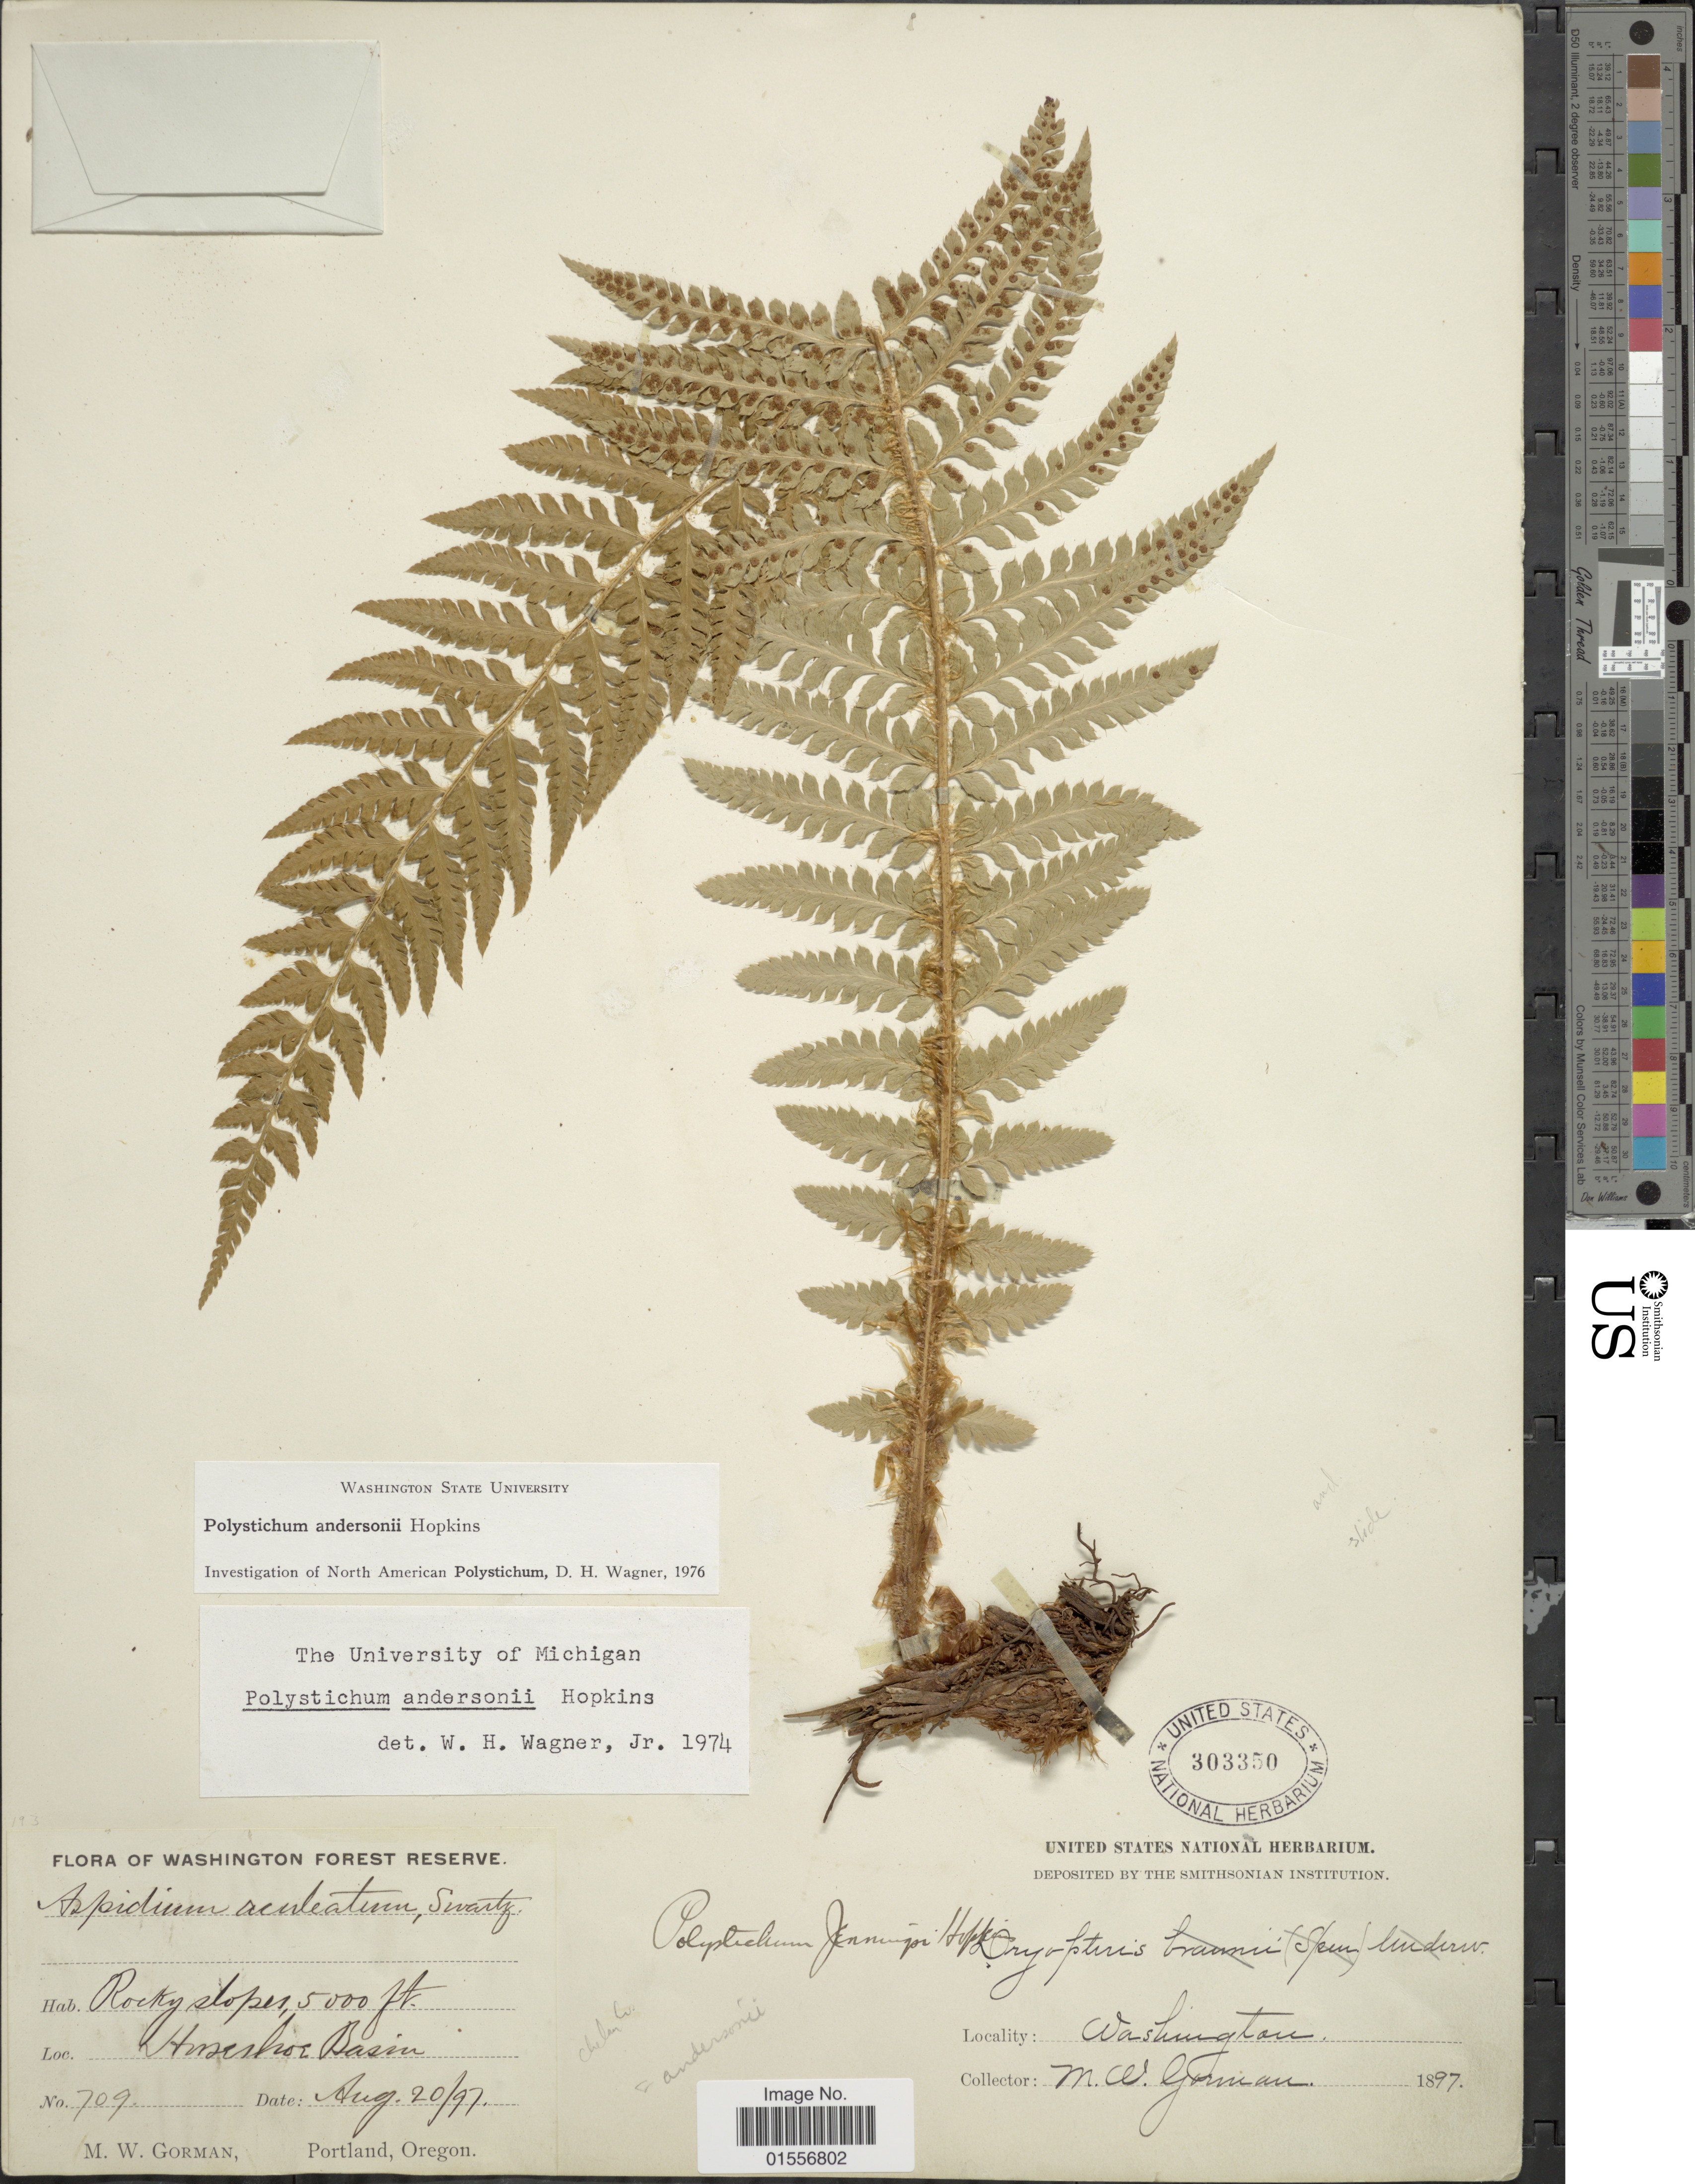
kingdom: Plantae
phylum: Tracheophyta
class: Polypodiopsida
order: Polypodiales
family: Dryopteridaceae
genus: Polystichum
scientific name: Polystichum andersonii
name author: Hopkins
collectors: M. W. Gorman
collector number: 709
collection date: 1897-08-20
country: United States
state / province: Washington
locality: Rocky slopes, Horseshoe Basin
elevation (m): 1524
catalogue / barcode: US 303350